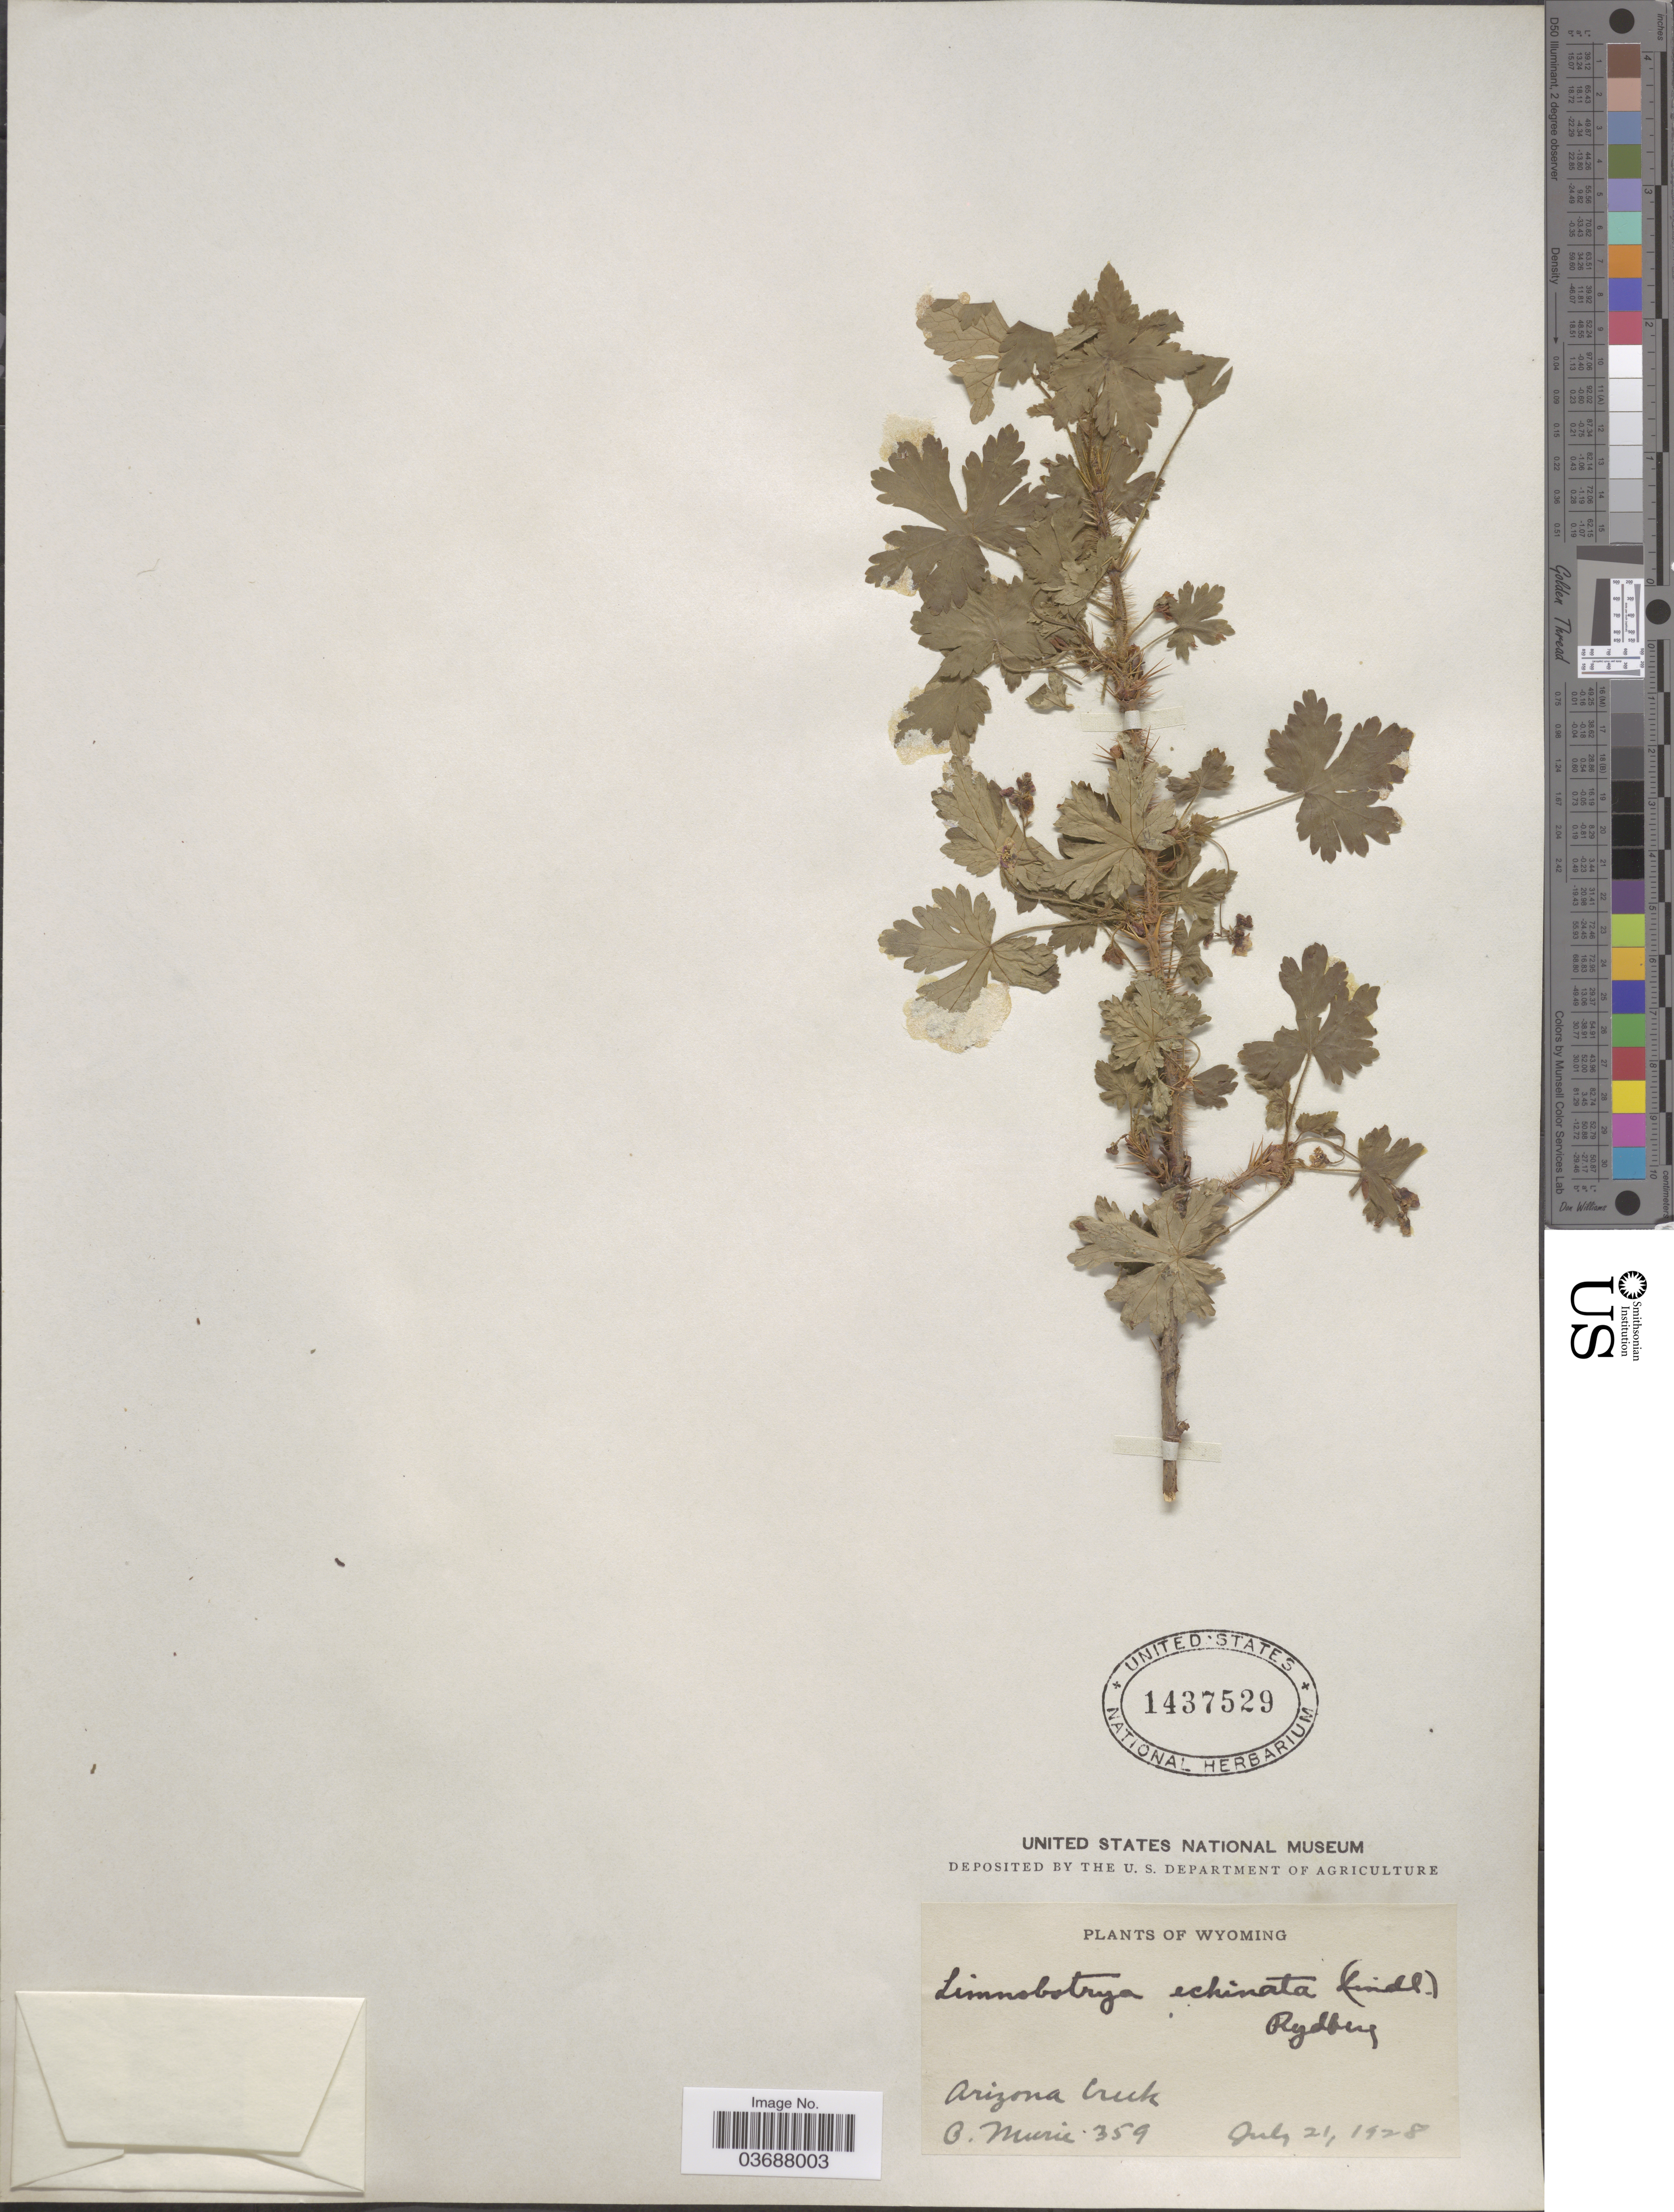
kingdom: Plantae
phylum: Tracheophyta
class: Magnoliopsida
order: Saxifragales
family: Grossulariaceae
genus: Ribes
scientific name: Ribes lacustre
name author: (Pers.) Poir.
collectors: O. Murie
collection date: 1928-07-21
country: United States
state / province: Wyoming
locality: Arizona Creek.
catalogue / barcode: US 1437529